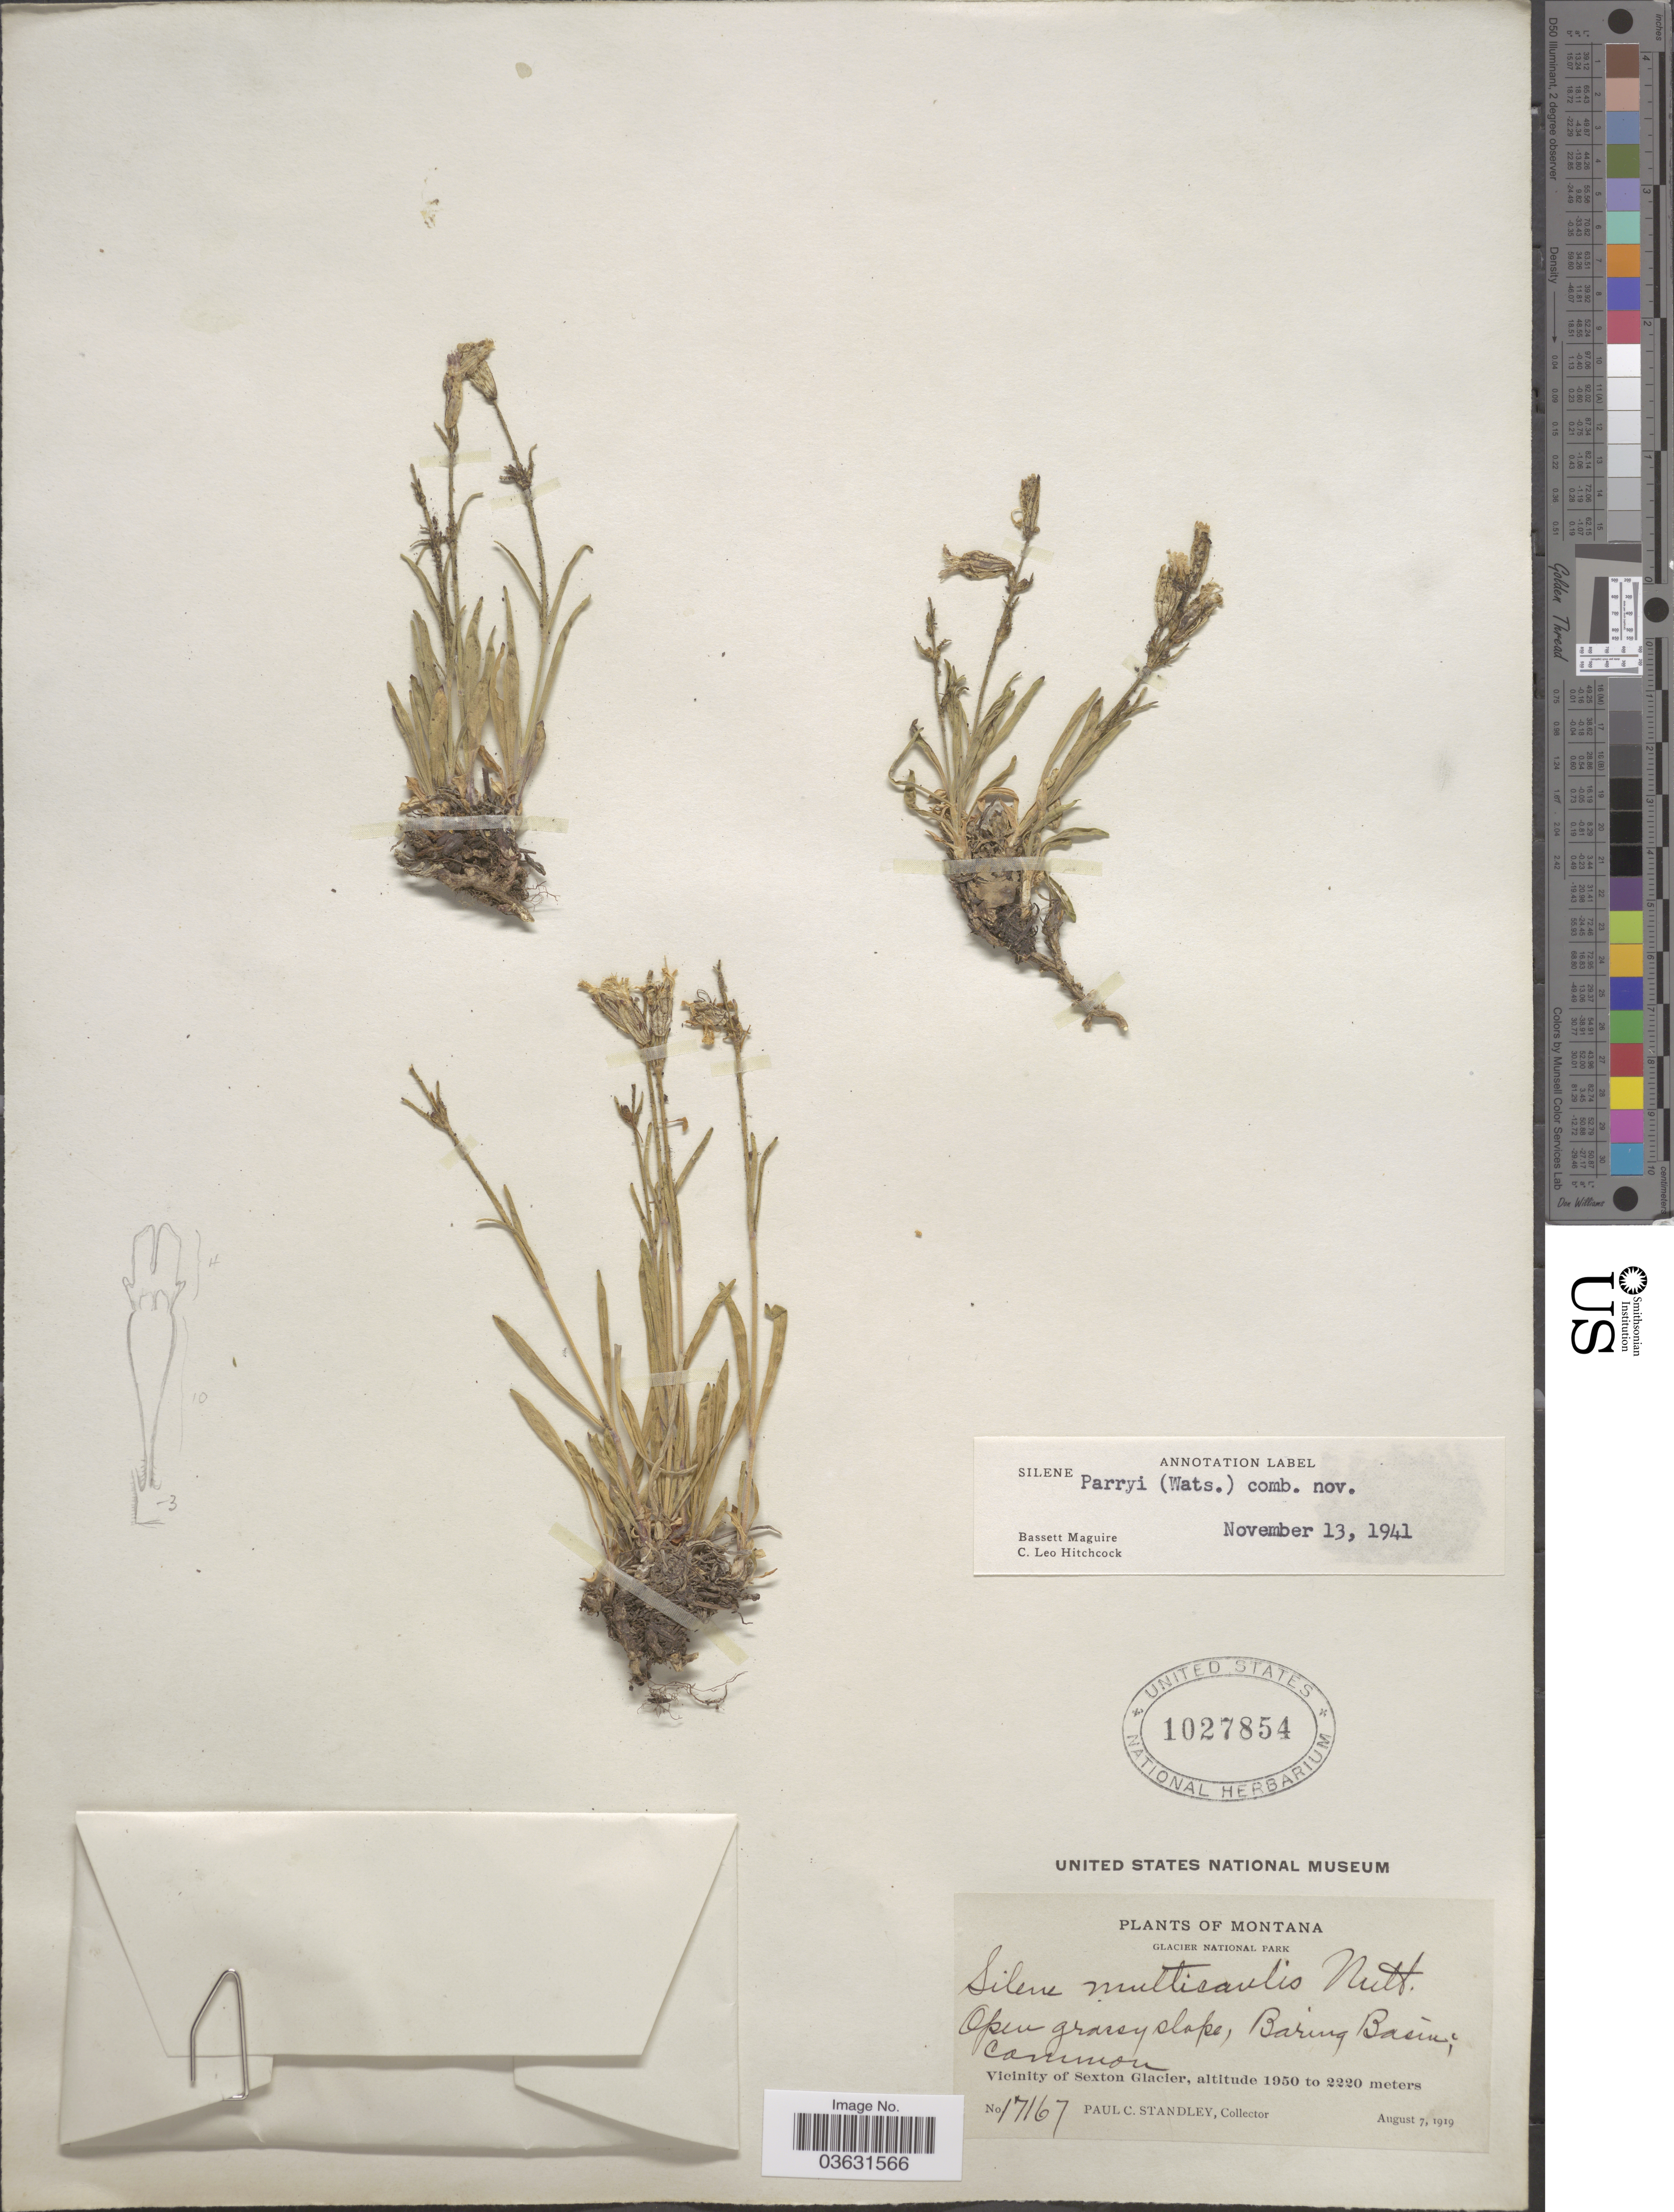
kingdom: Plantae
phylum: Tracheophyta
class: Magnoliopsida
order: Caryophyllales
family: Caryophyllaceae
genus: Silene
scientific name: Silene parryi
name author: (S. Watson) C.L. Hitchc. & Maguire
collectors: P. C. Standley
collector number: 17167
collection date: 1919-08-07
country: United States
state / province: Montana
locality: Glacier National Park. Vicinity of Sexton Glacier.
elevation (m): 1950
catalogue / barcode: US 1027854